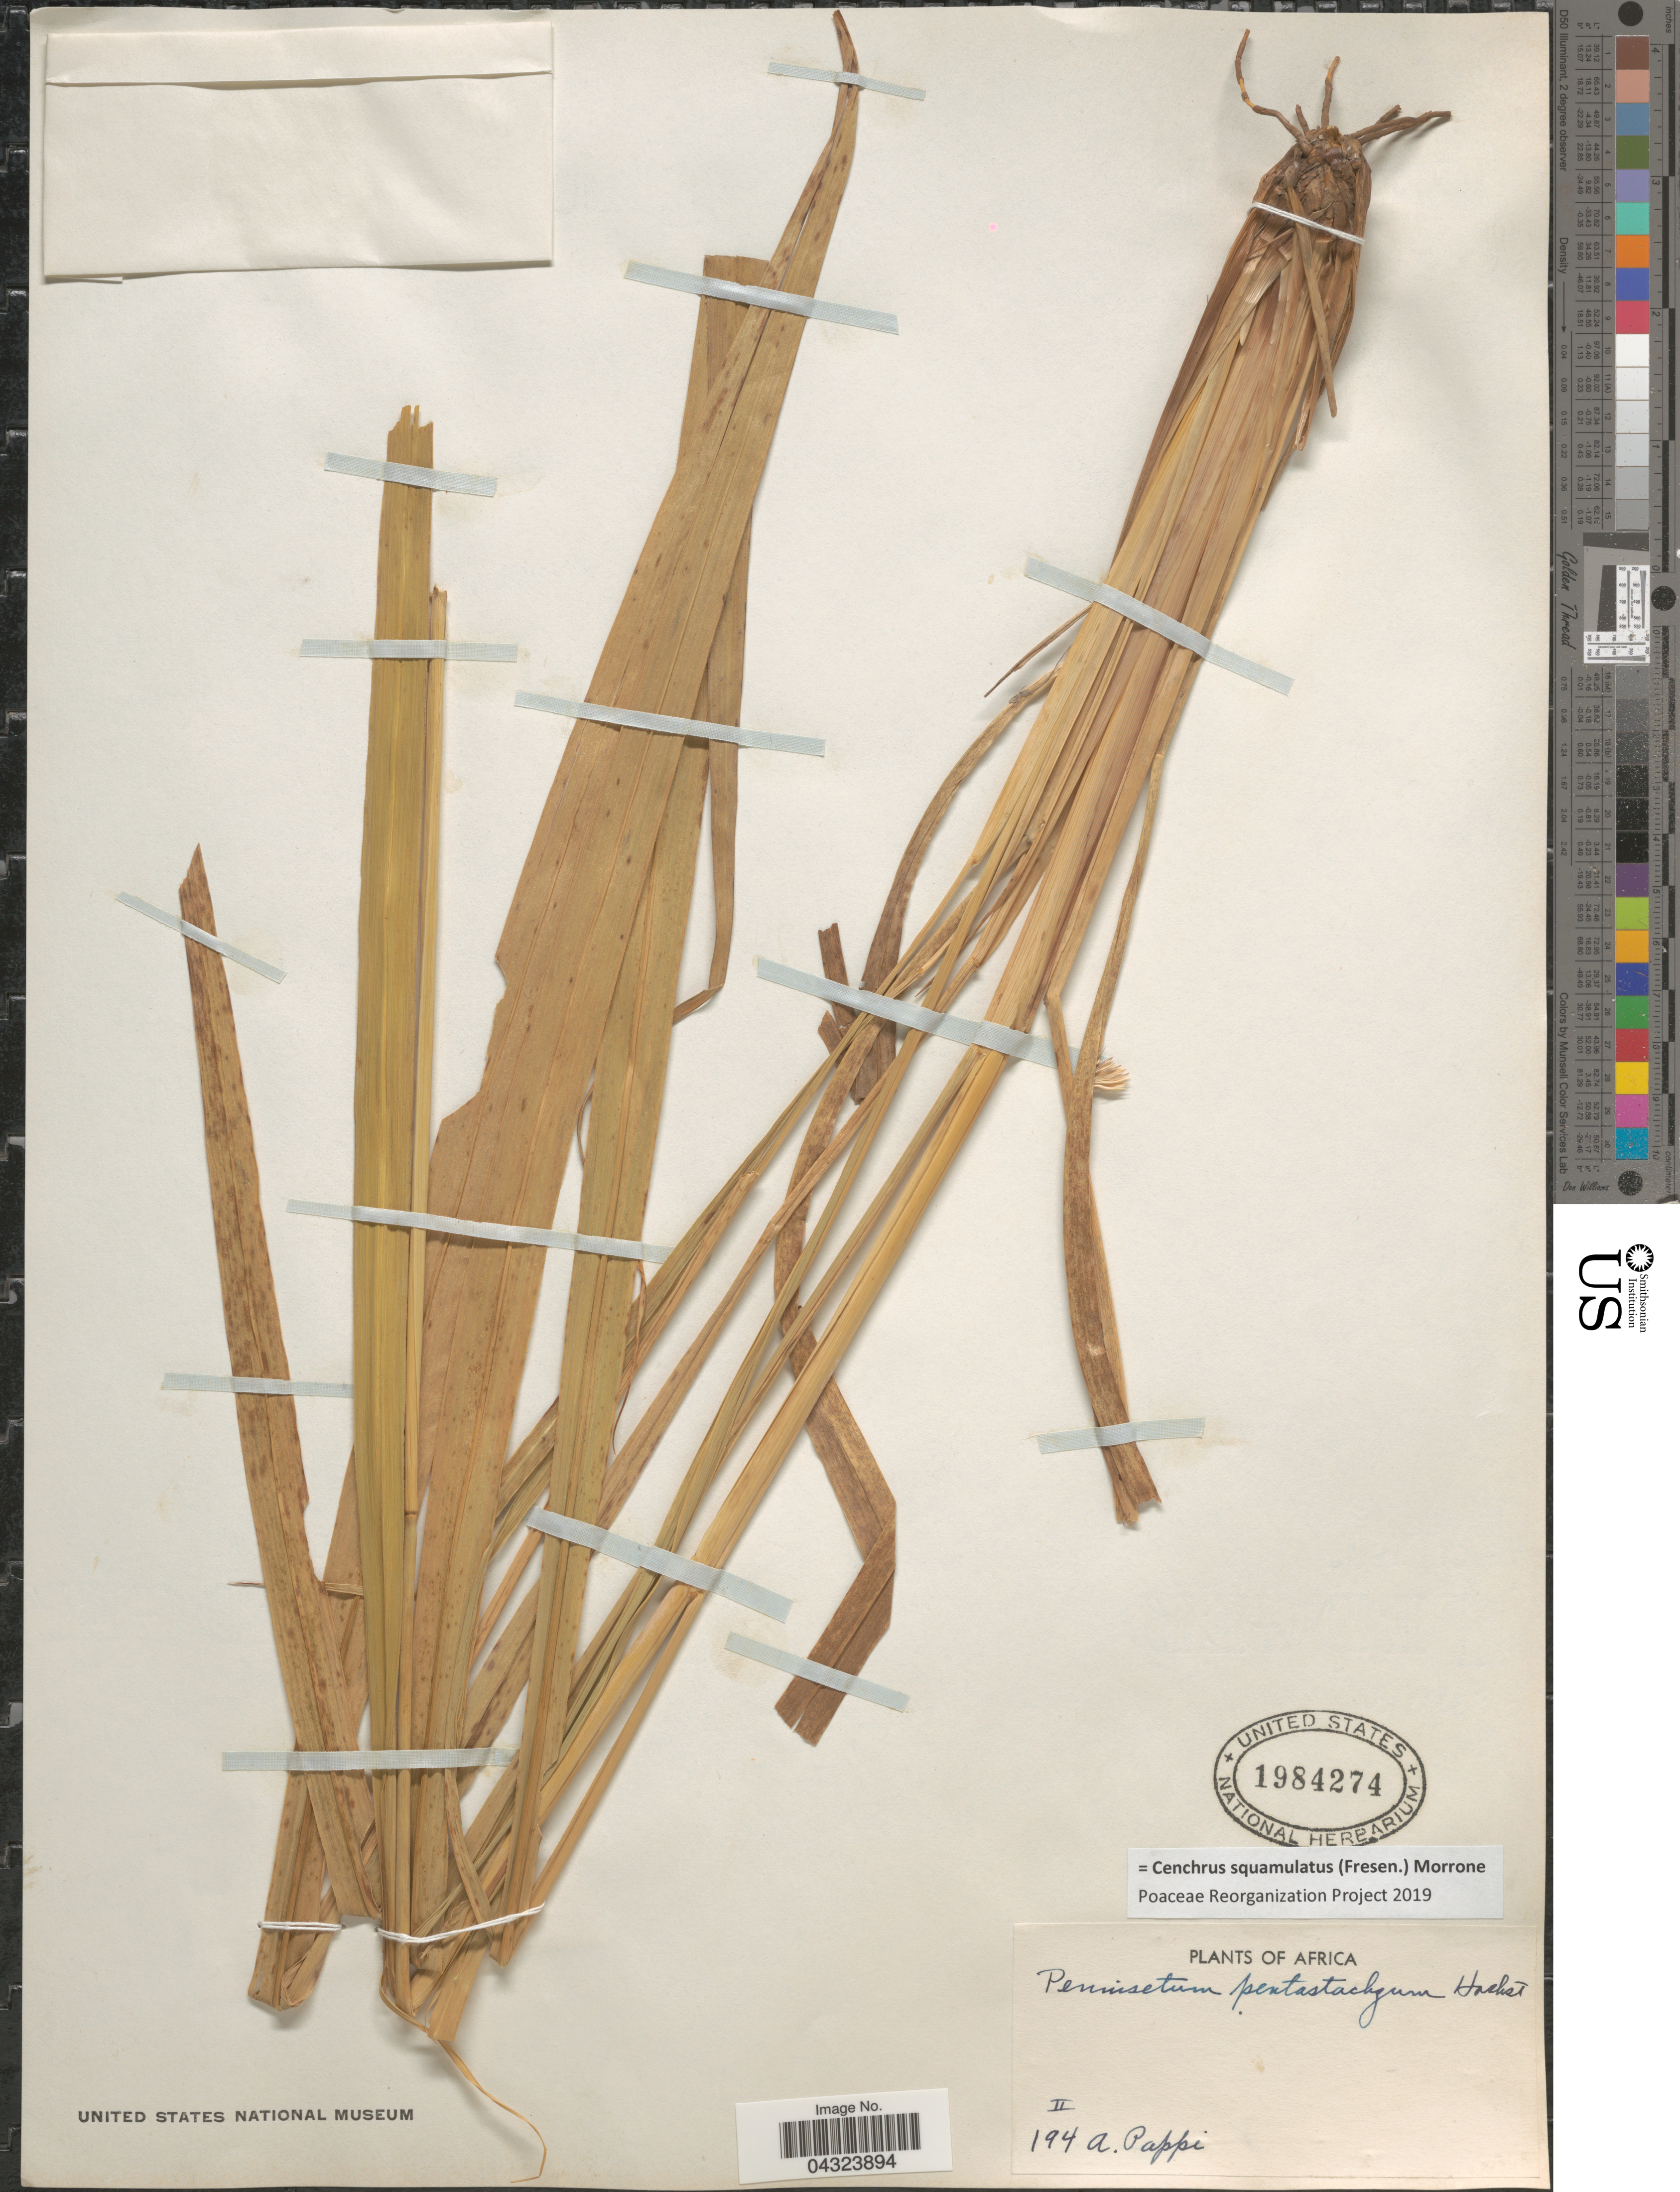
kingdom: Plantae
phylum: Tracheophyta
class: Liliopsida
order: Poales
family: Poaceae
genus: Cenchrus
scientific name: Cenchrus squamulatus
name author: (Fresen.) Morrone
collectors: A. Pappi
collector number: II194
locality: Africa.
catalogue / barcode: US 1984274